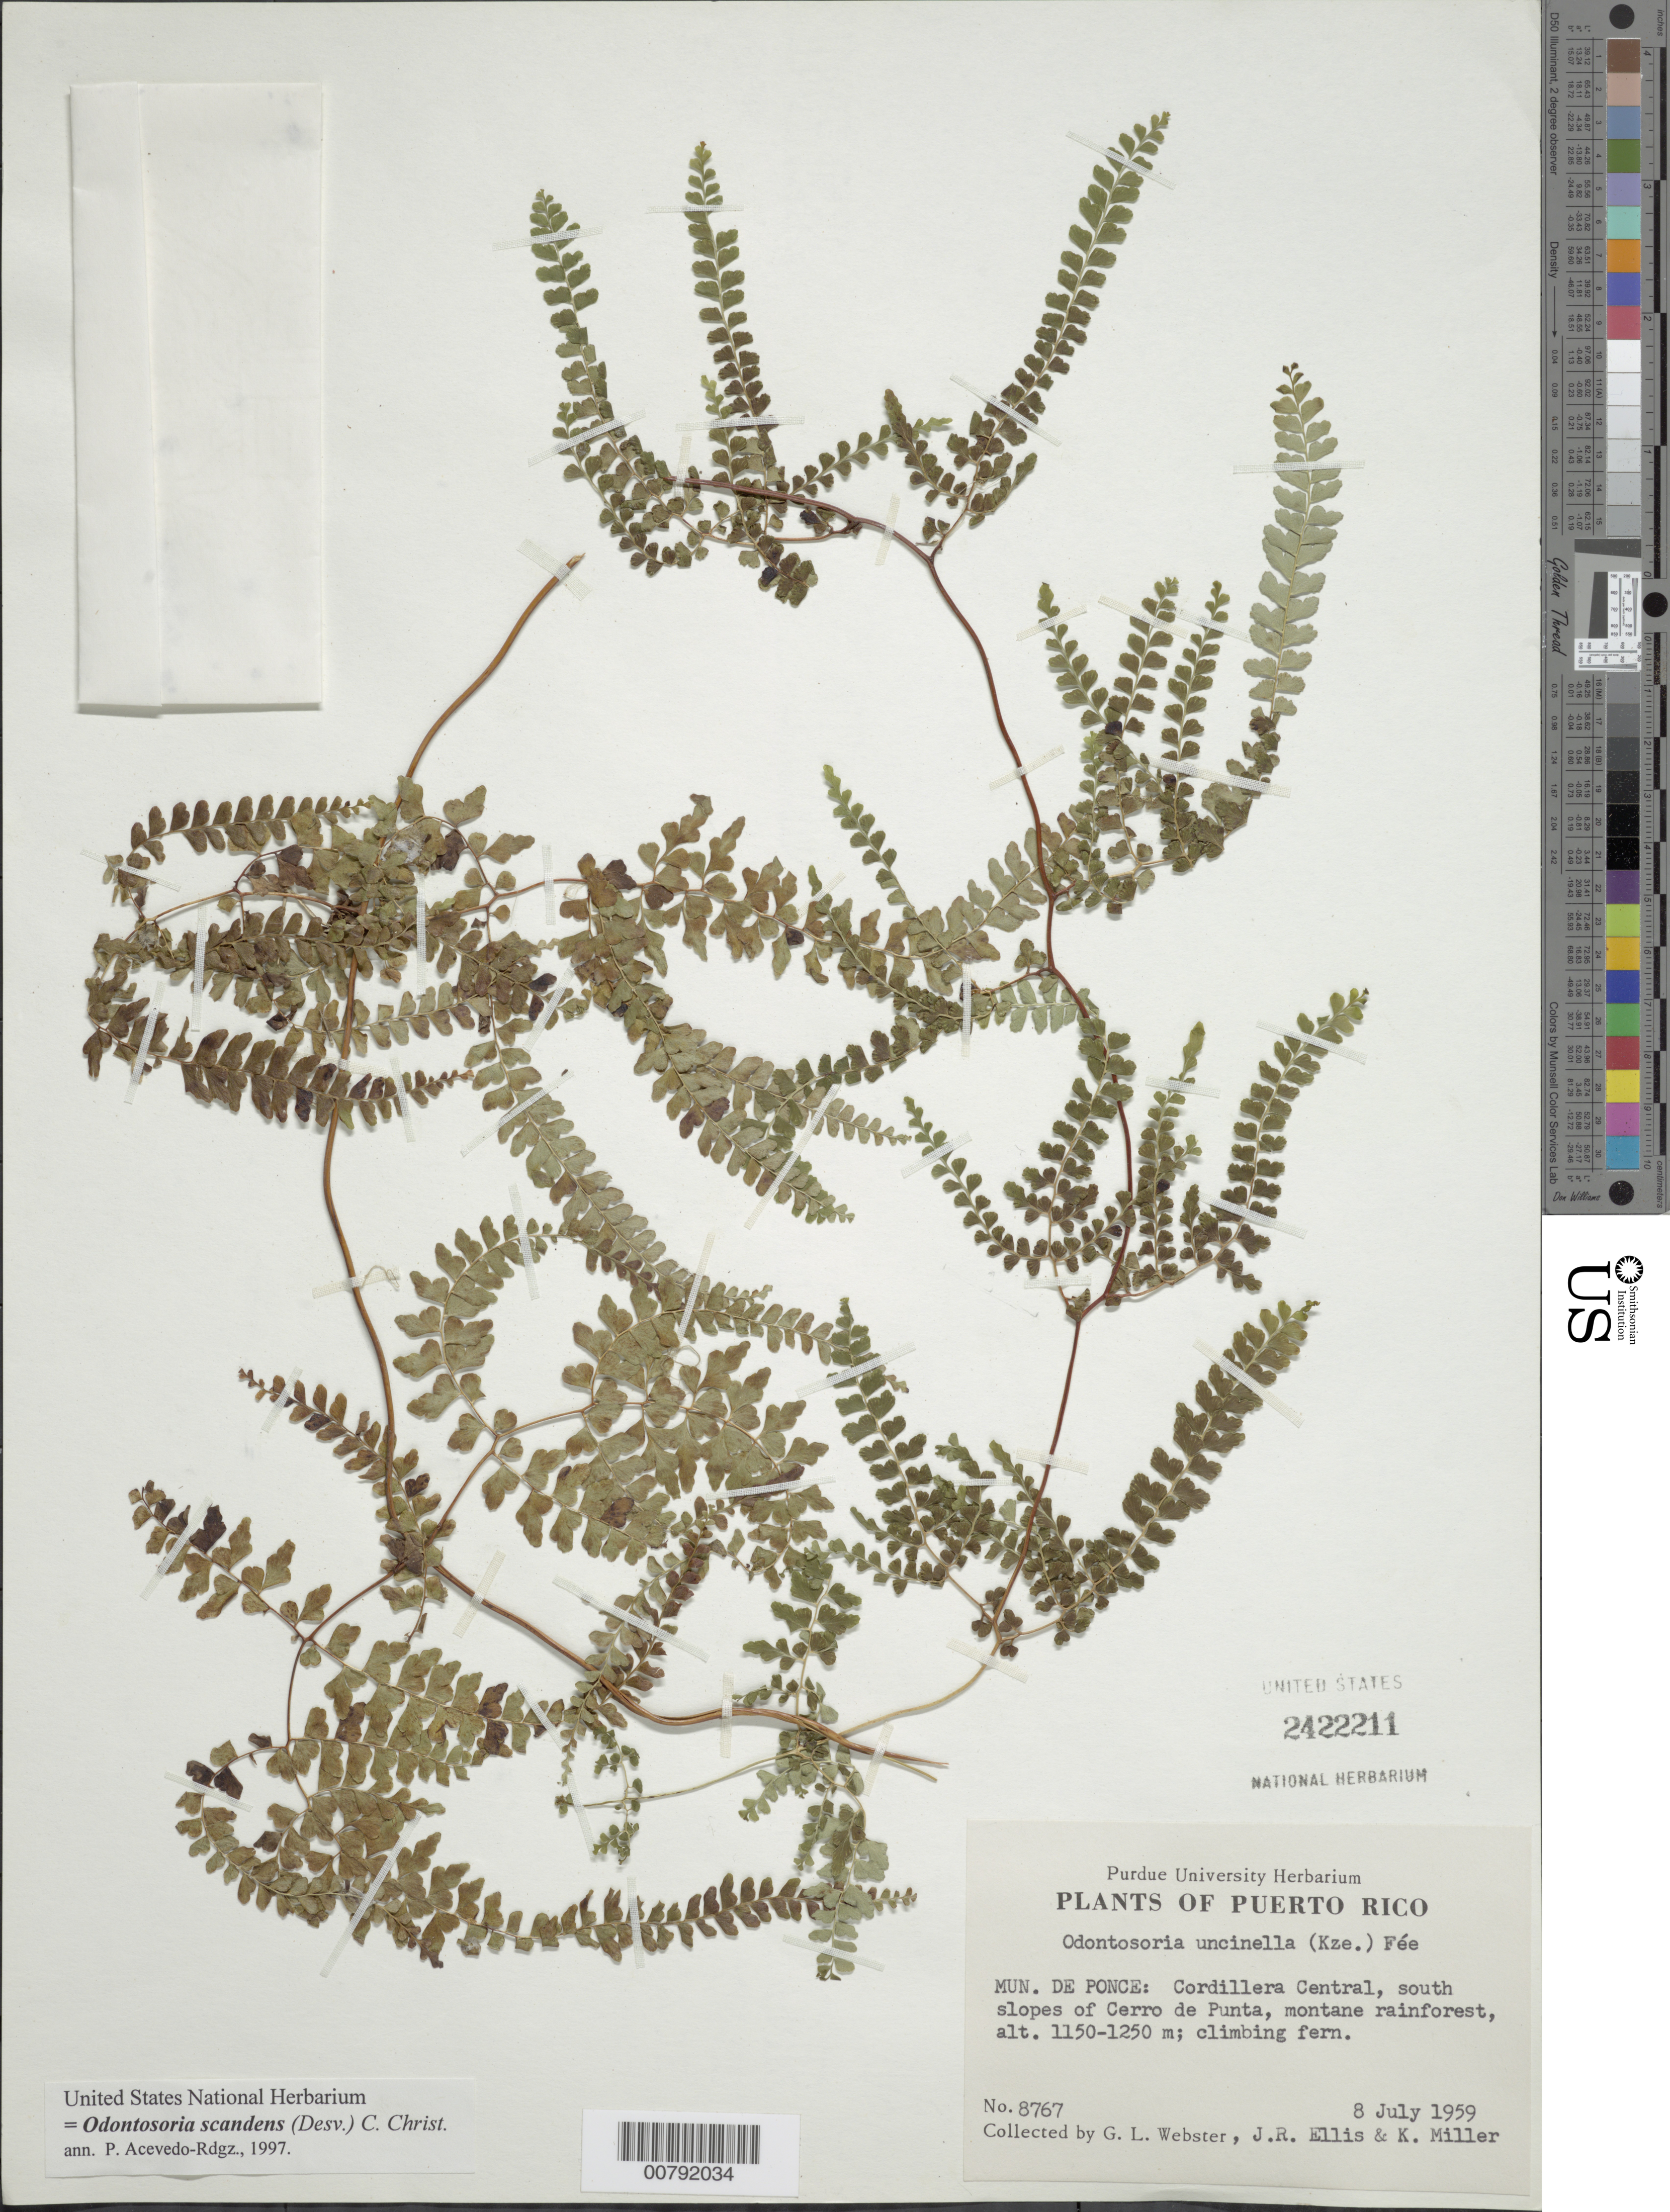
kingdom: Plantae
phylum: Tracheophyta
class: Polypodiopsida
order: Polypodiales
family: Lindsaeaceae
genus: Odontosoria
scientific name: Odontosoria scandens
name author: (Desv.) C. Chr.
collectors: G. L. Webster & et al.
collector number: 8767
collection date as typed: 08 Jul 1959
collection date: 1959-07-08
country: Puerto Rico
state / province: Jayuya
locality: Jayuya; Cordillera Central, S slopes of Cerro de Punta. Montane rainforest.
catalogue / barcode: US 2422211